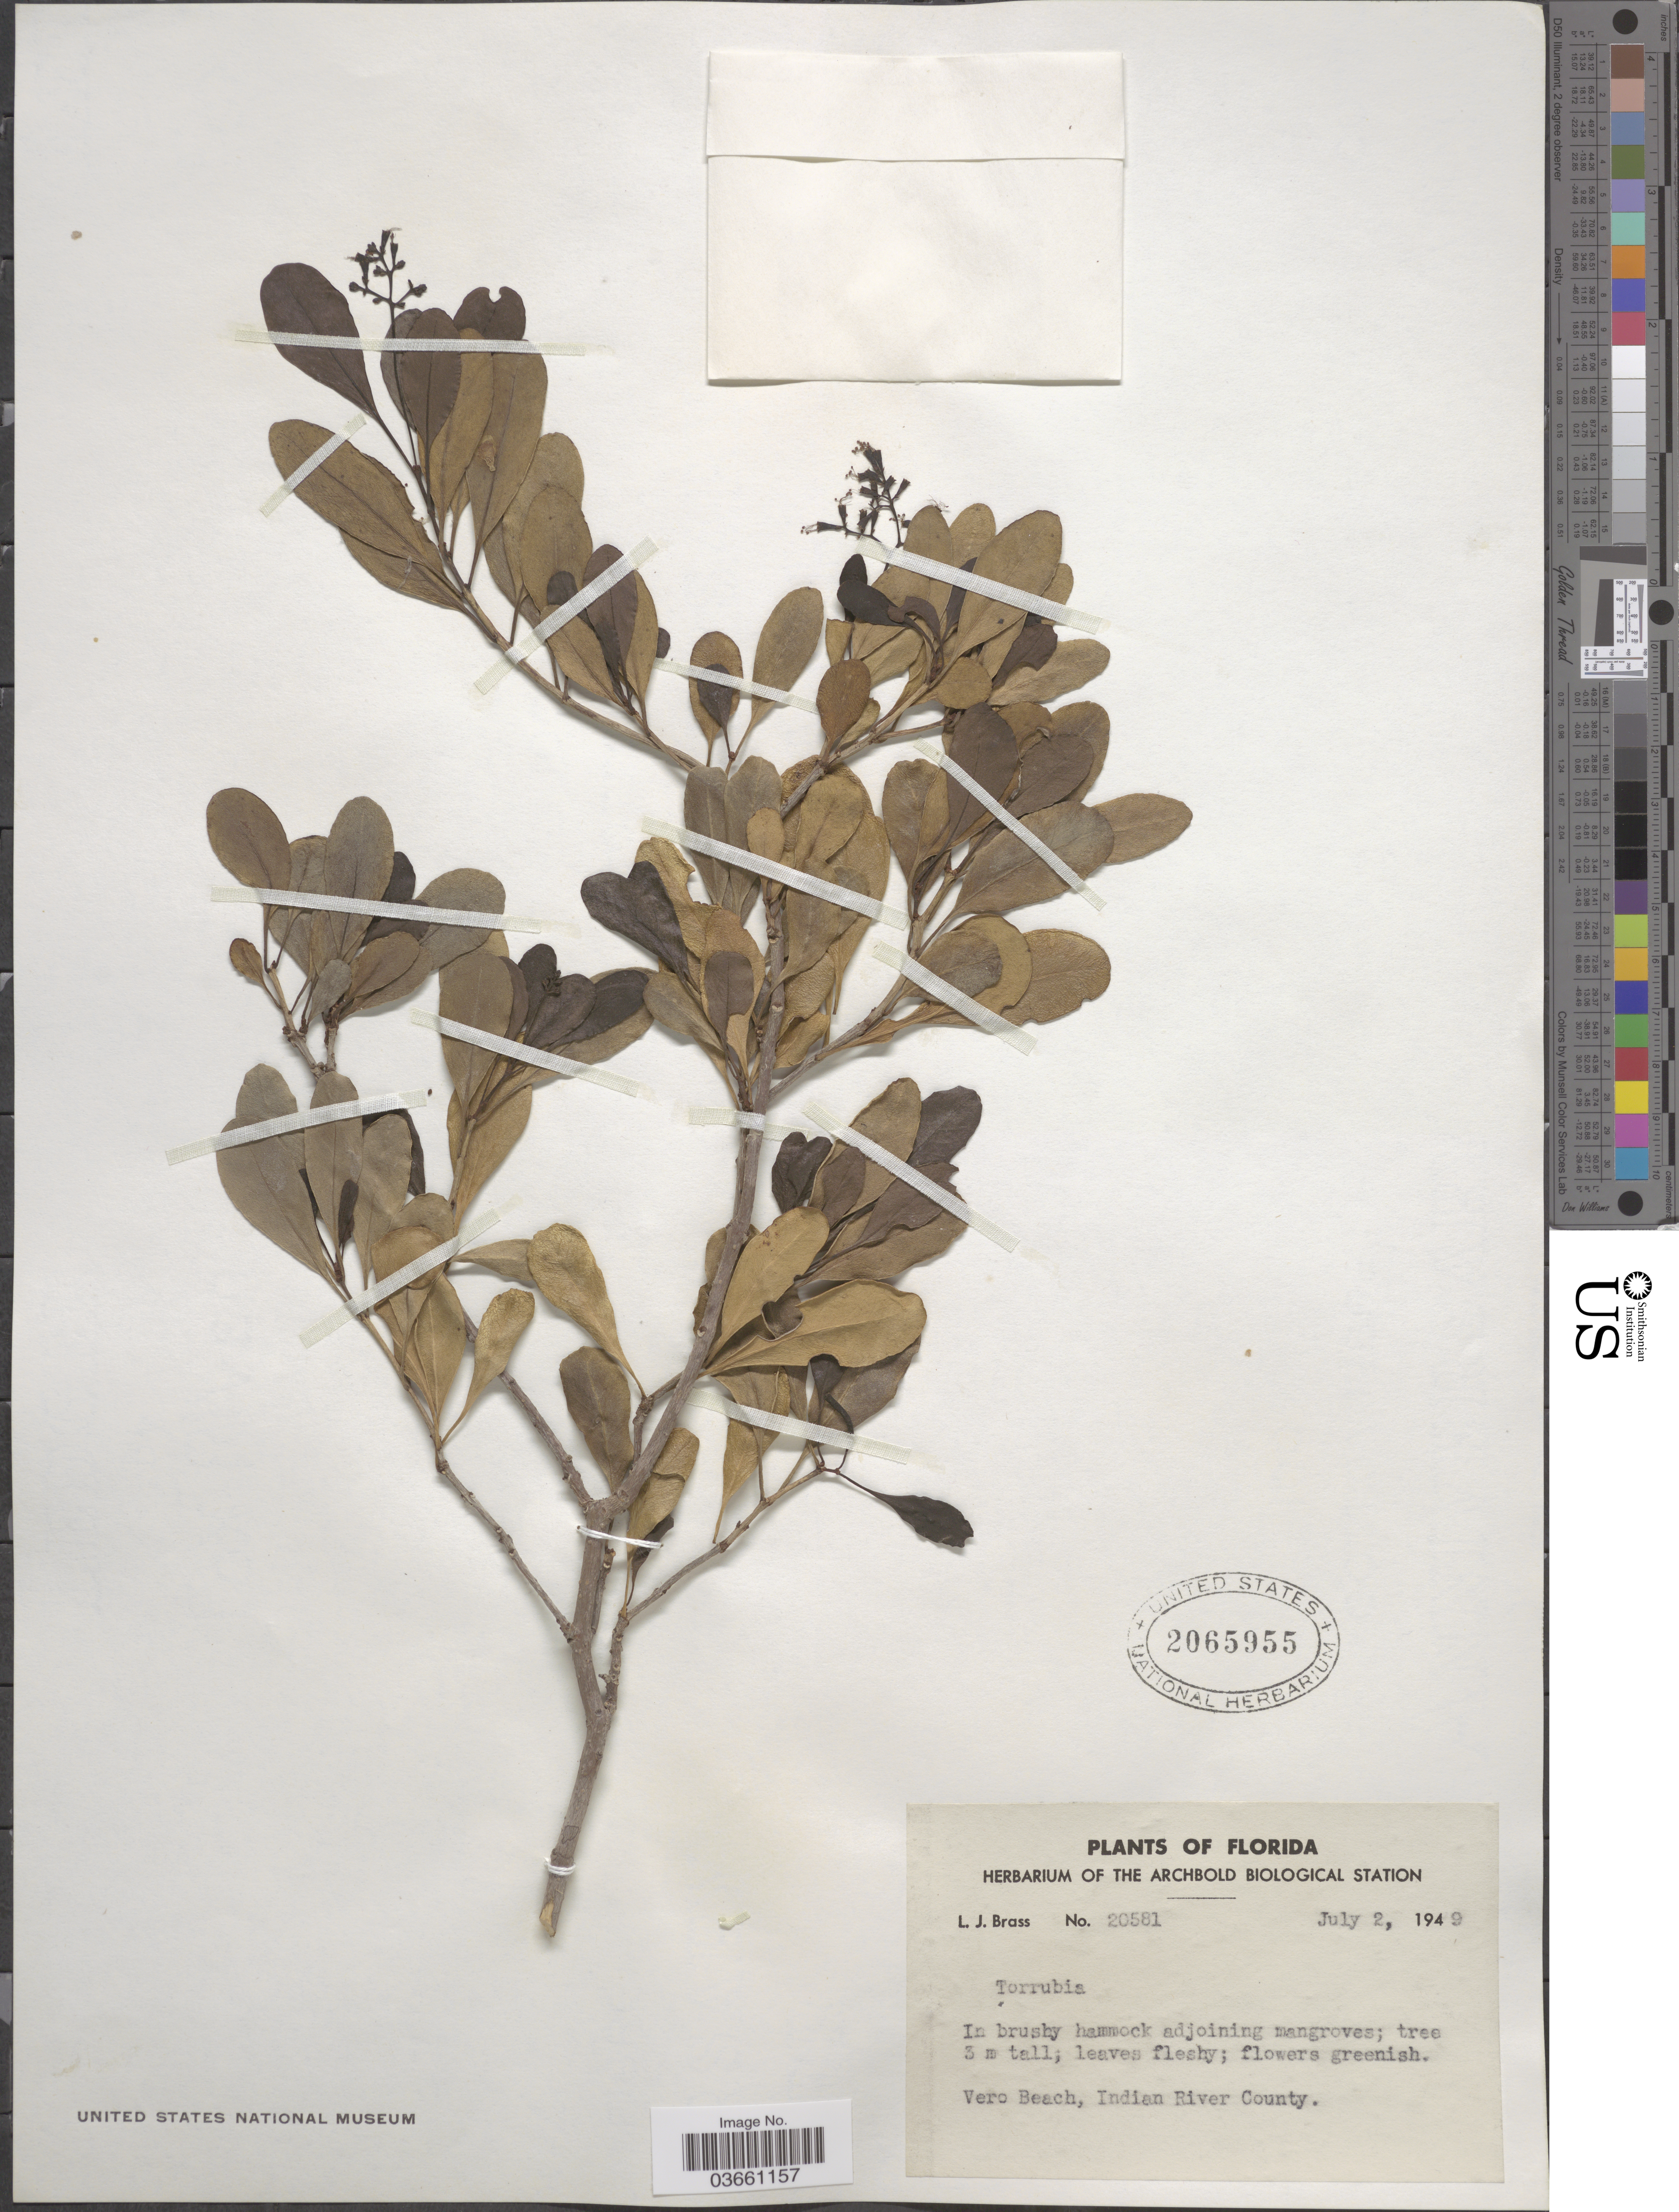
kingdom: Plantae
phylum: Tracheophyta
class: Magnoliopsida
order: Caryophyllales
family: Nyctaginaceae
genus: Guapira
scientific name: Guapira discolor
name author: (Spreng.) Little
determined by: Strong, Mark T., (BOT), Smithsonian Institution - National Museum of Natural History (UNITED STATES)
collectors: L. J. Brass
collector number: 20581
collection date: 1949-07-02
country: United States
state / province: Florida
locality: Vero Beach, Indian River County.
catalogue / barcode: US 2065955